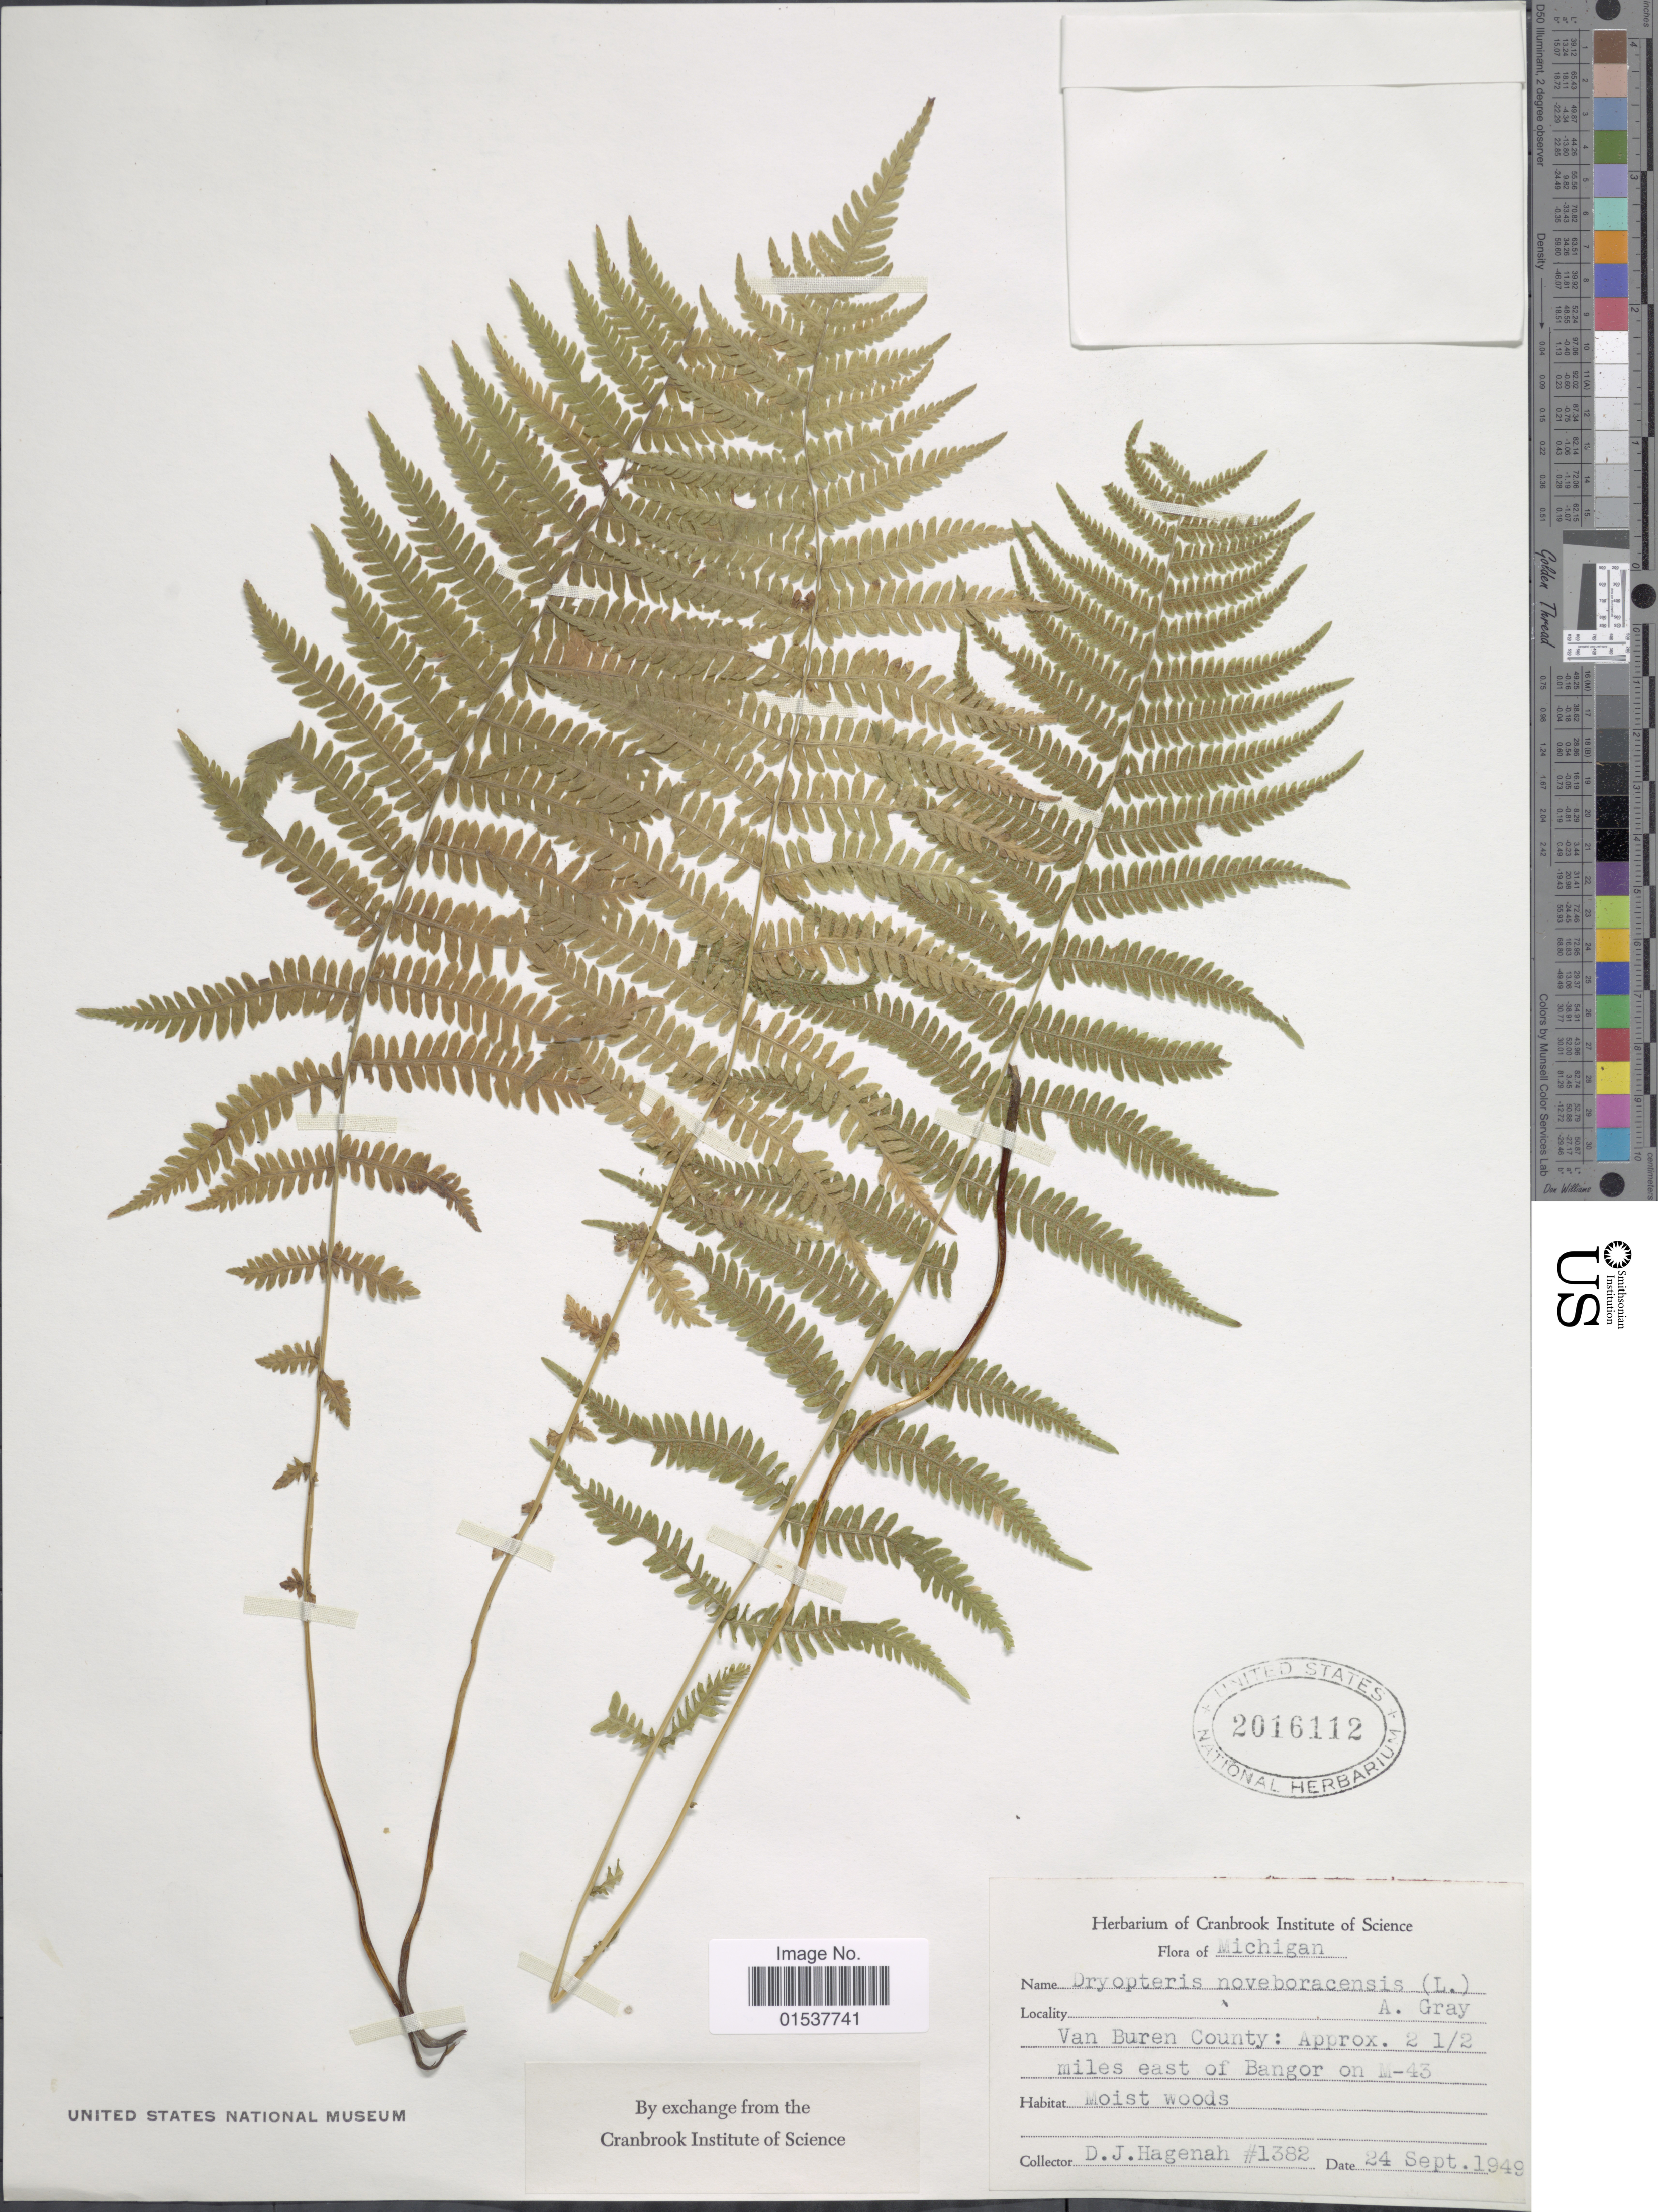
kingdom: Plantae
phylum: Tracheophyta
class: Polypodiopsida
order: Polypodiales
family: Thelypteridaceae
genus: Parathelypteris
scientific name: Parathelypteris noveboracensis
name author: (L.) Ching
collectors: D. Hagenah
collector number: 1382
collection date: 1949-09-24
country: United States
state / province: Michigan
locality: Van Buren County: Approx 2 1/2 miles east of Bangor on M-43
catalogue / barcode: US 2016112